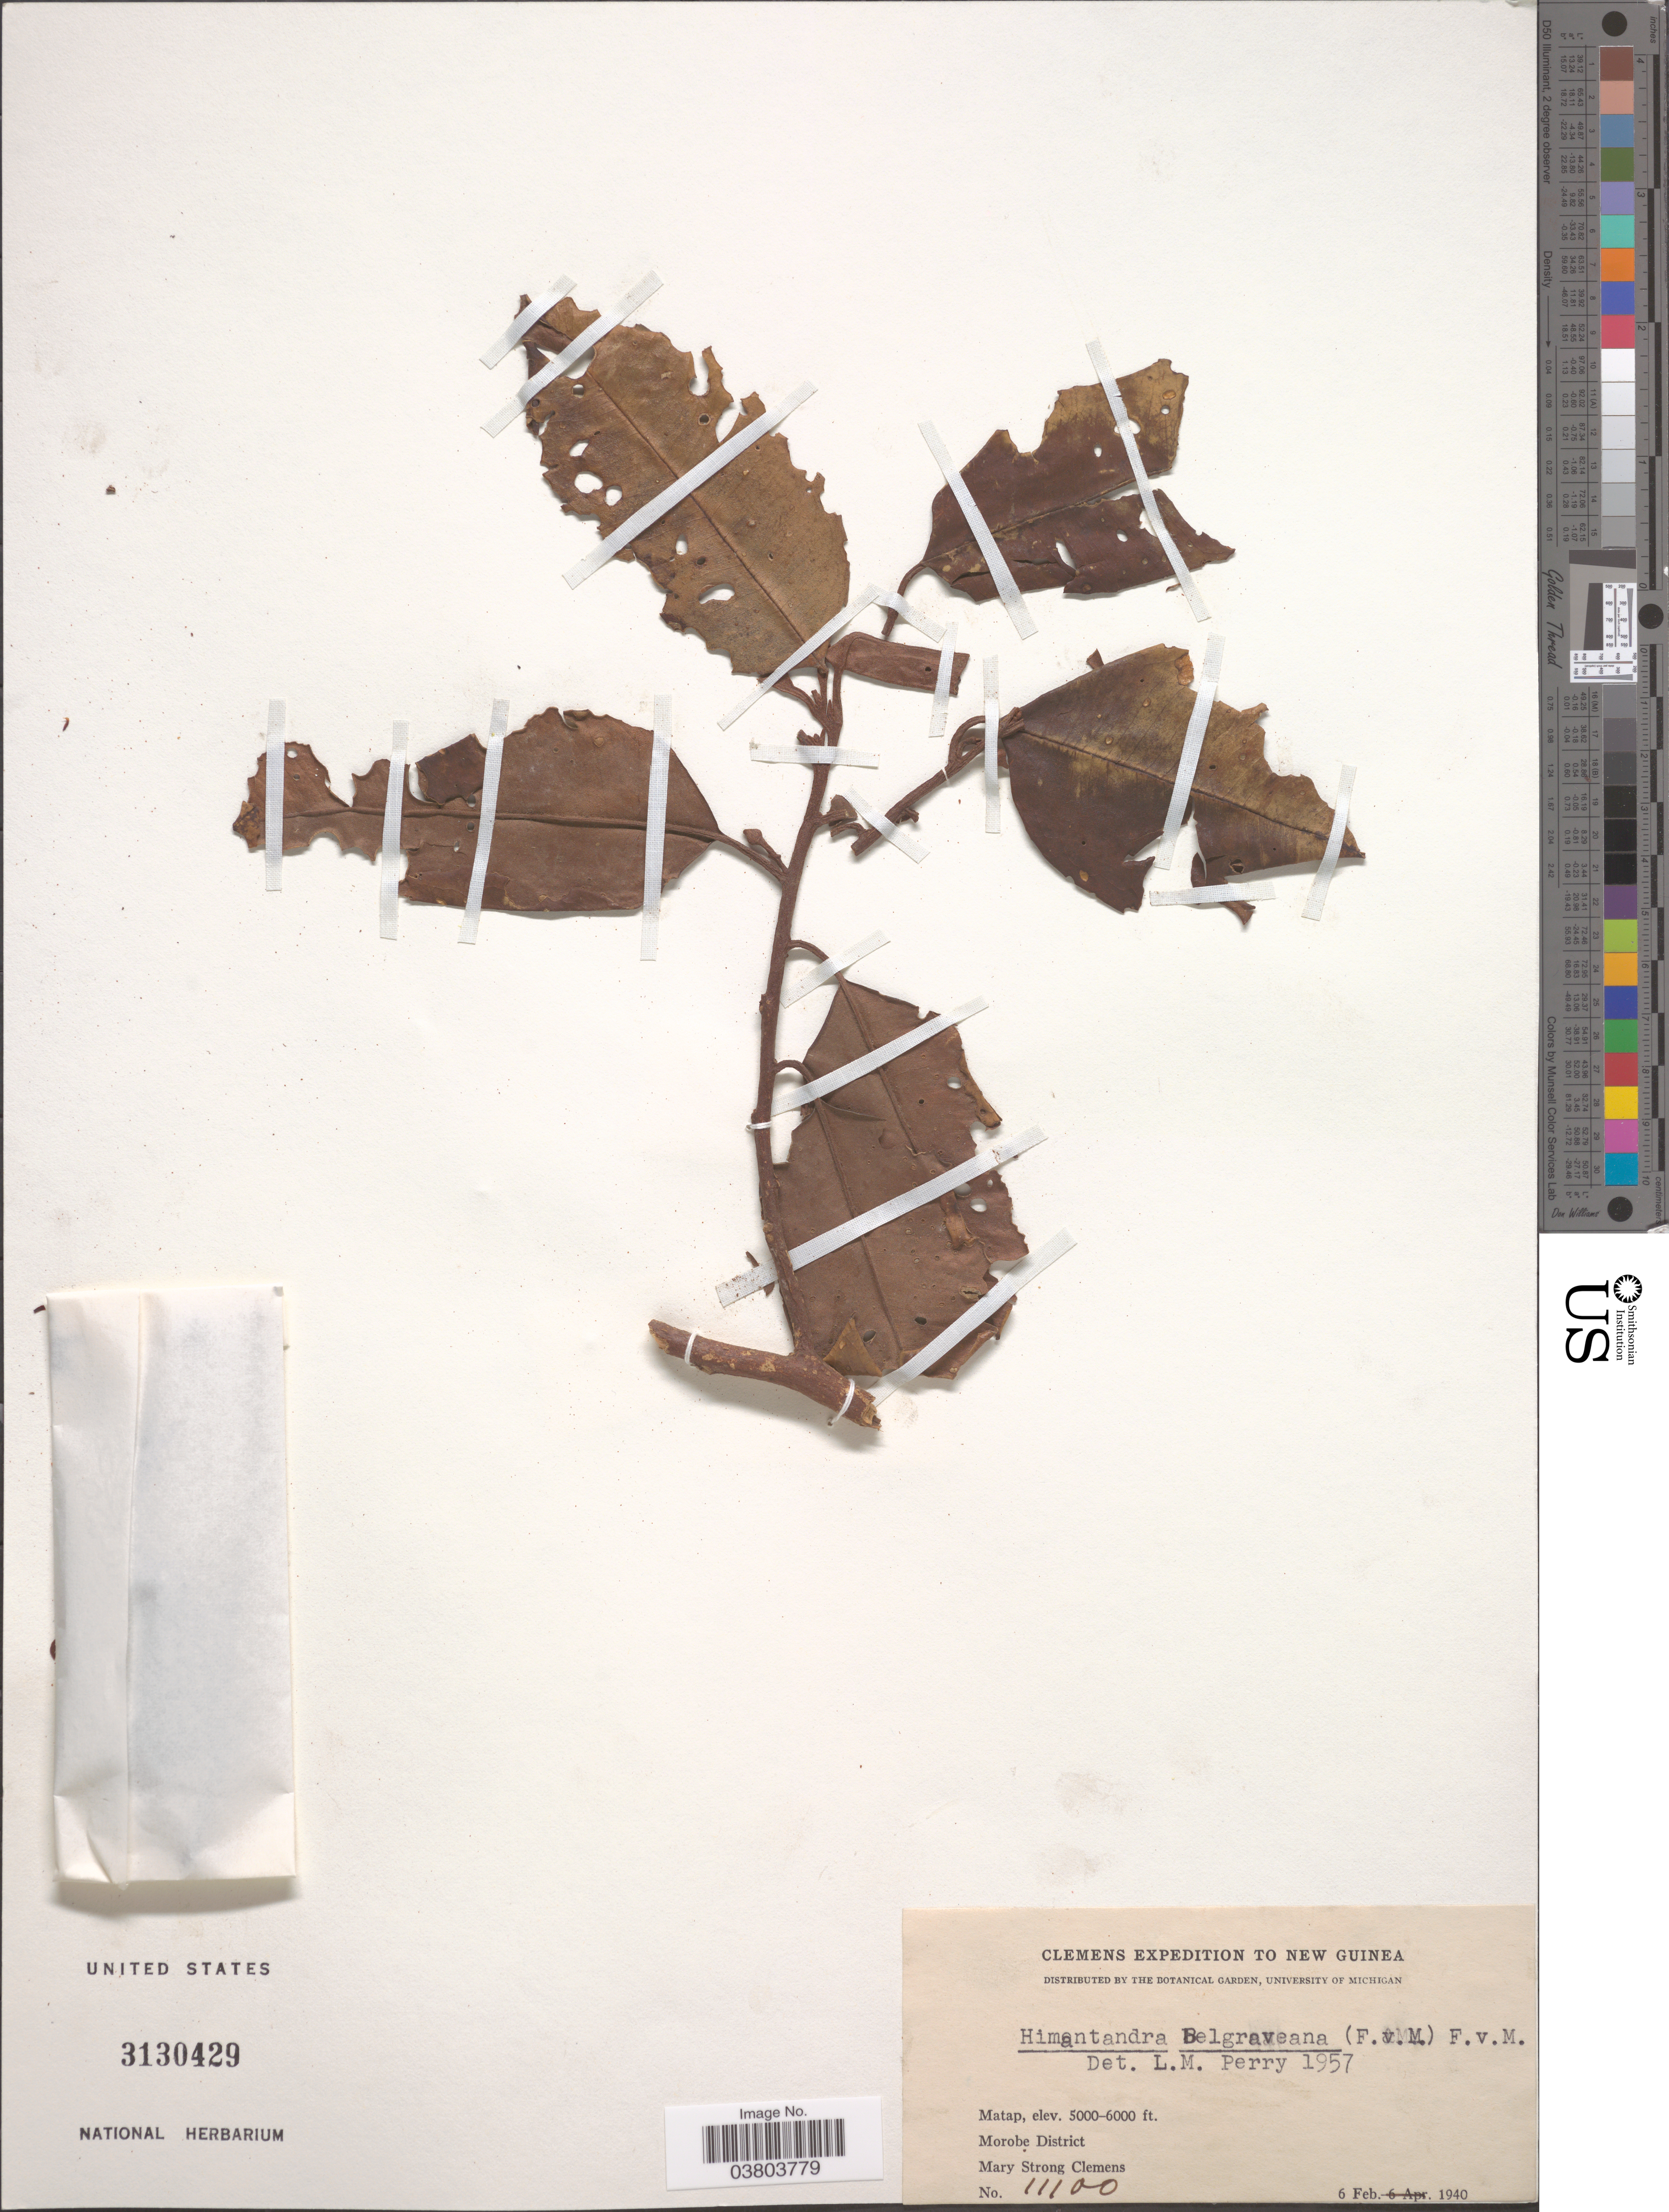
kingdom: Plantae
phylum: Tracheophyta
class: Magnoliopsida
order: Magnoliales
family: Himantandraceae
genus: Galbulimima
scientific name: Galbulimima belgraveana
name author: (F. Muell.) Sprague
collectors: M. S. Clemens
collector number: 11100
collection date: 1940-02-06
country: Papua New Guinea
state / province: Morobe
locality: New Guinea. Matap. Morobe District.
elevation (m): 1524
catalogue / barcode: US 3130429